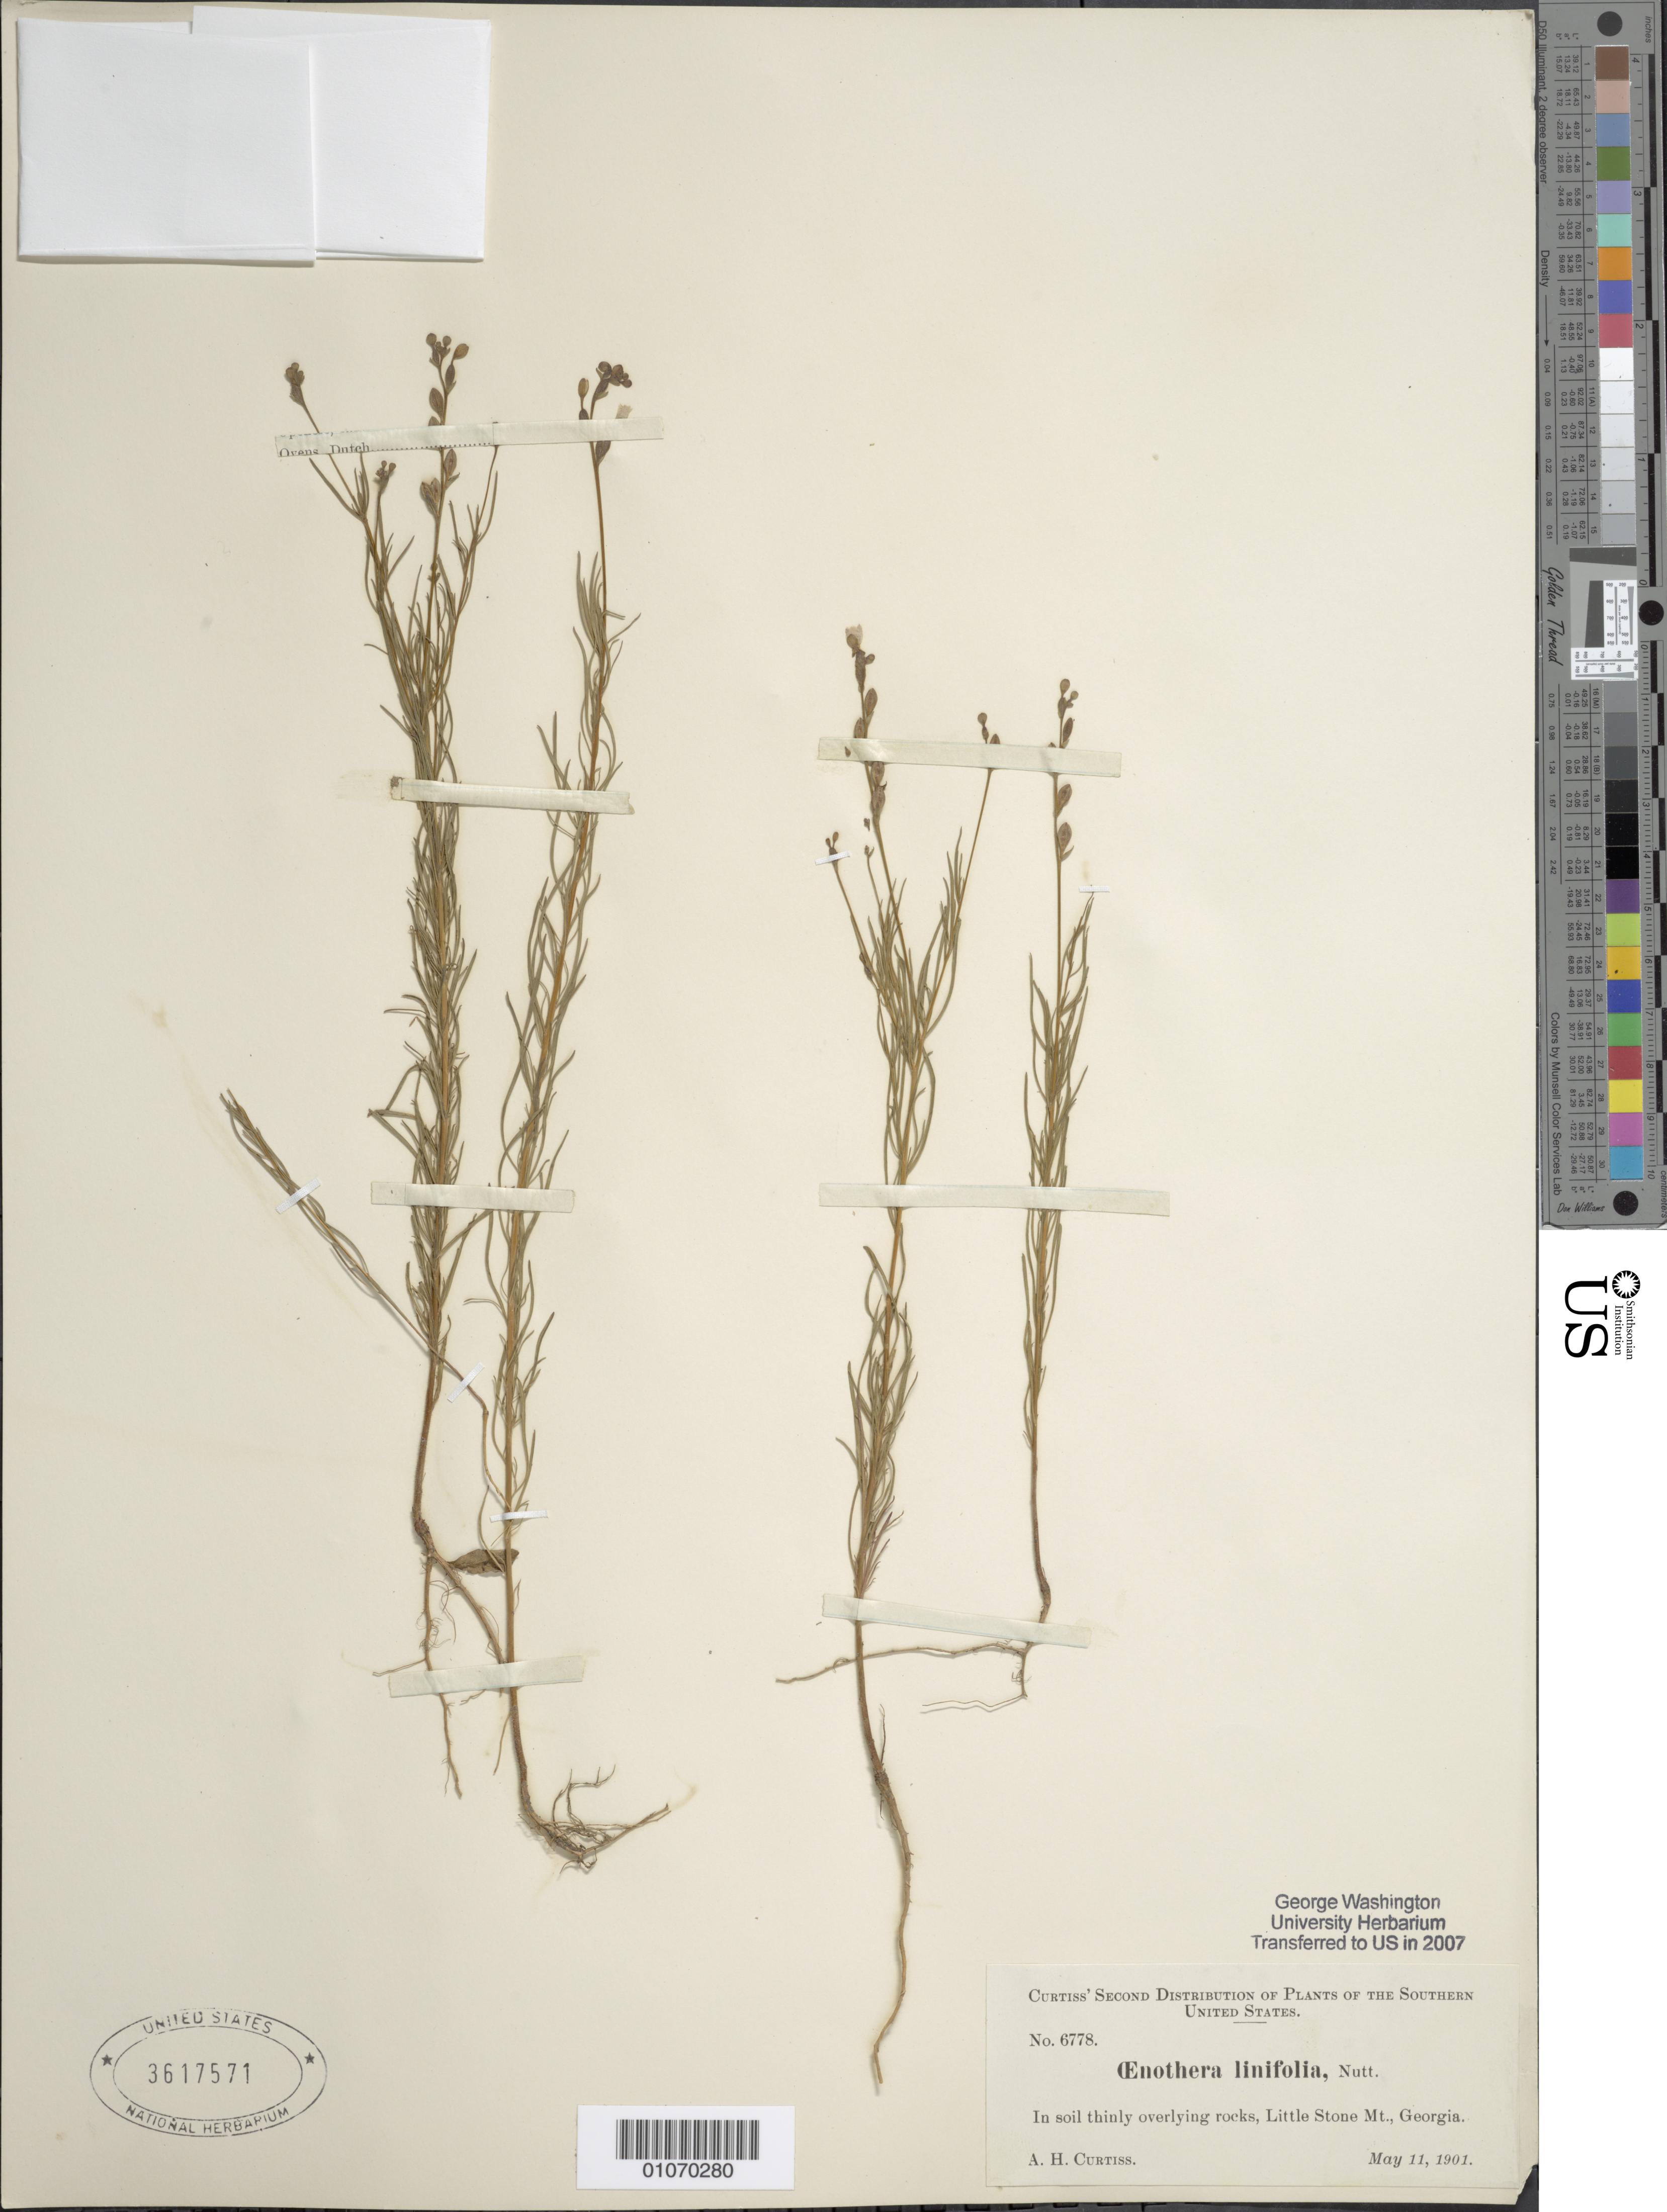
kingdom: Plantae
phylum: Tracheophyta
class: Magnoliopsida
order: Myrtales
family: Onagraceae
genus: Oenothera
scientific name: Oenothera linifolia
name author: Nutt.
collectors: A. H. Curtiss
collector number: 6778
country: United States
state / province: Georgia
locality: Little Stone Mt.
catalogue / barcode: US 3617571